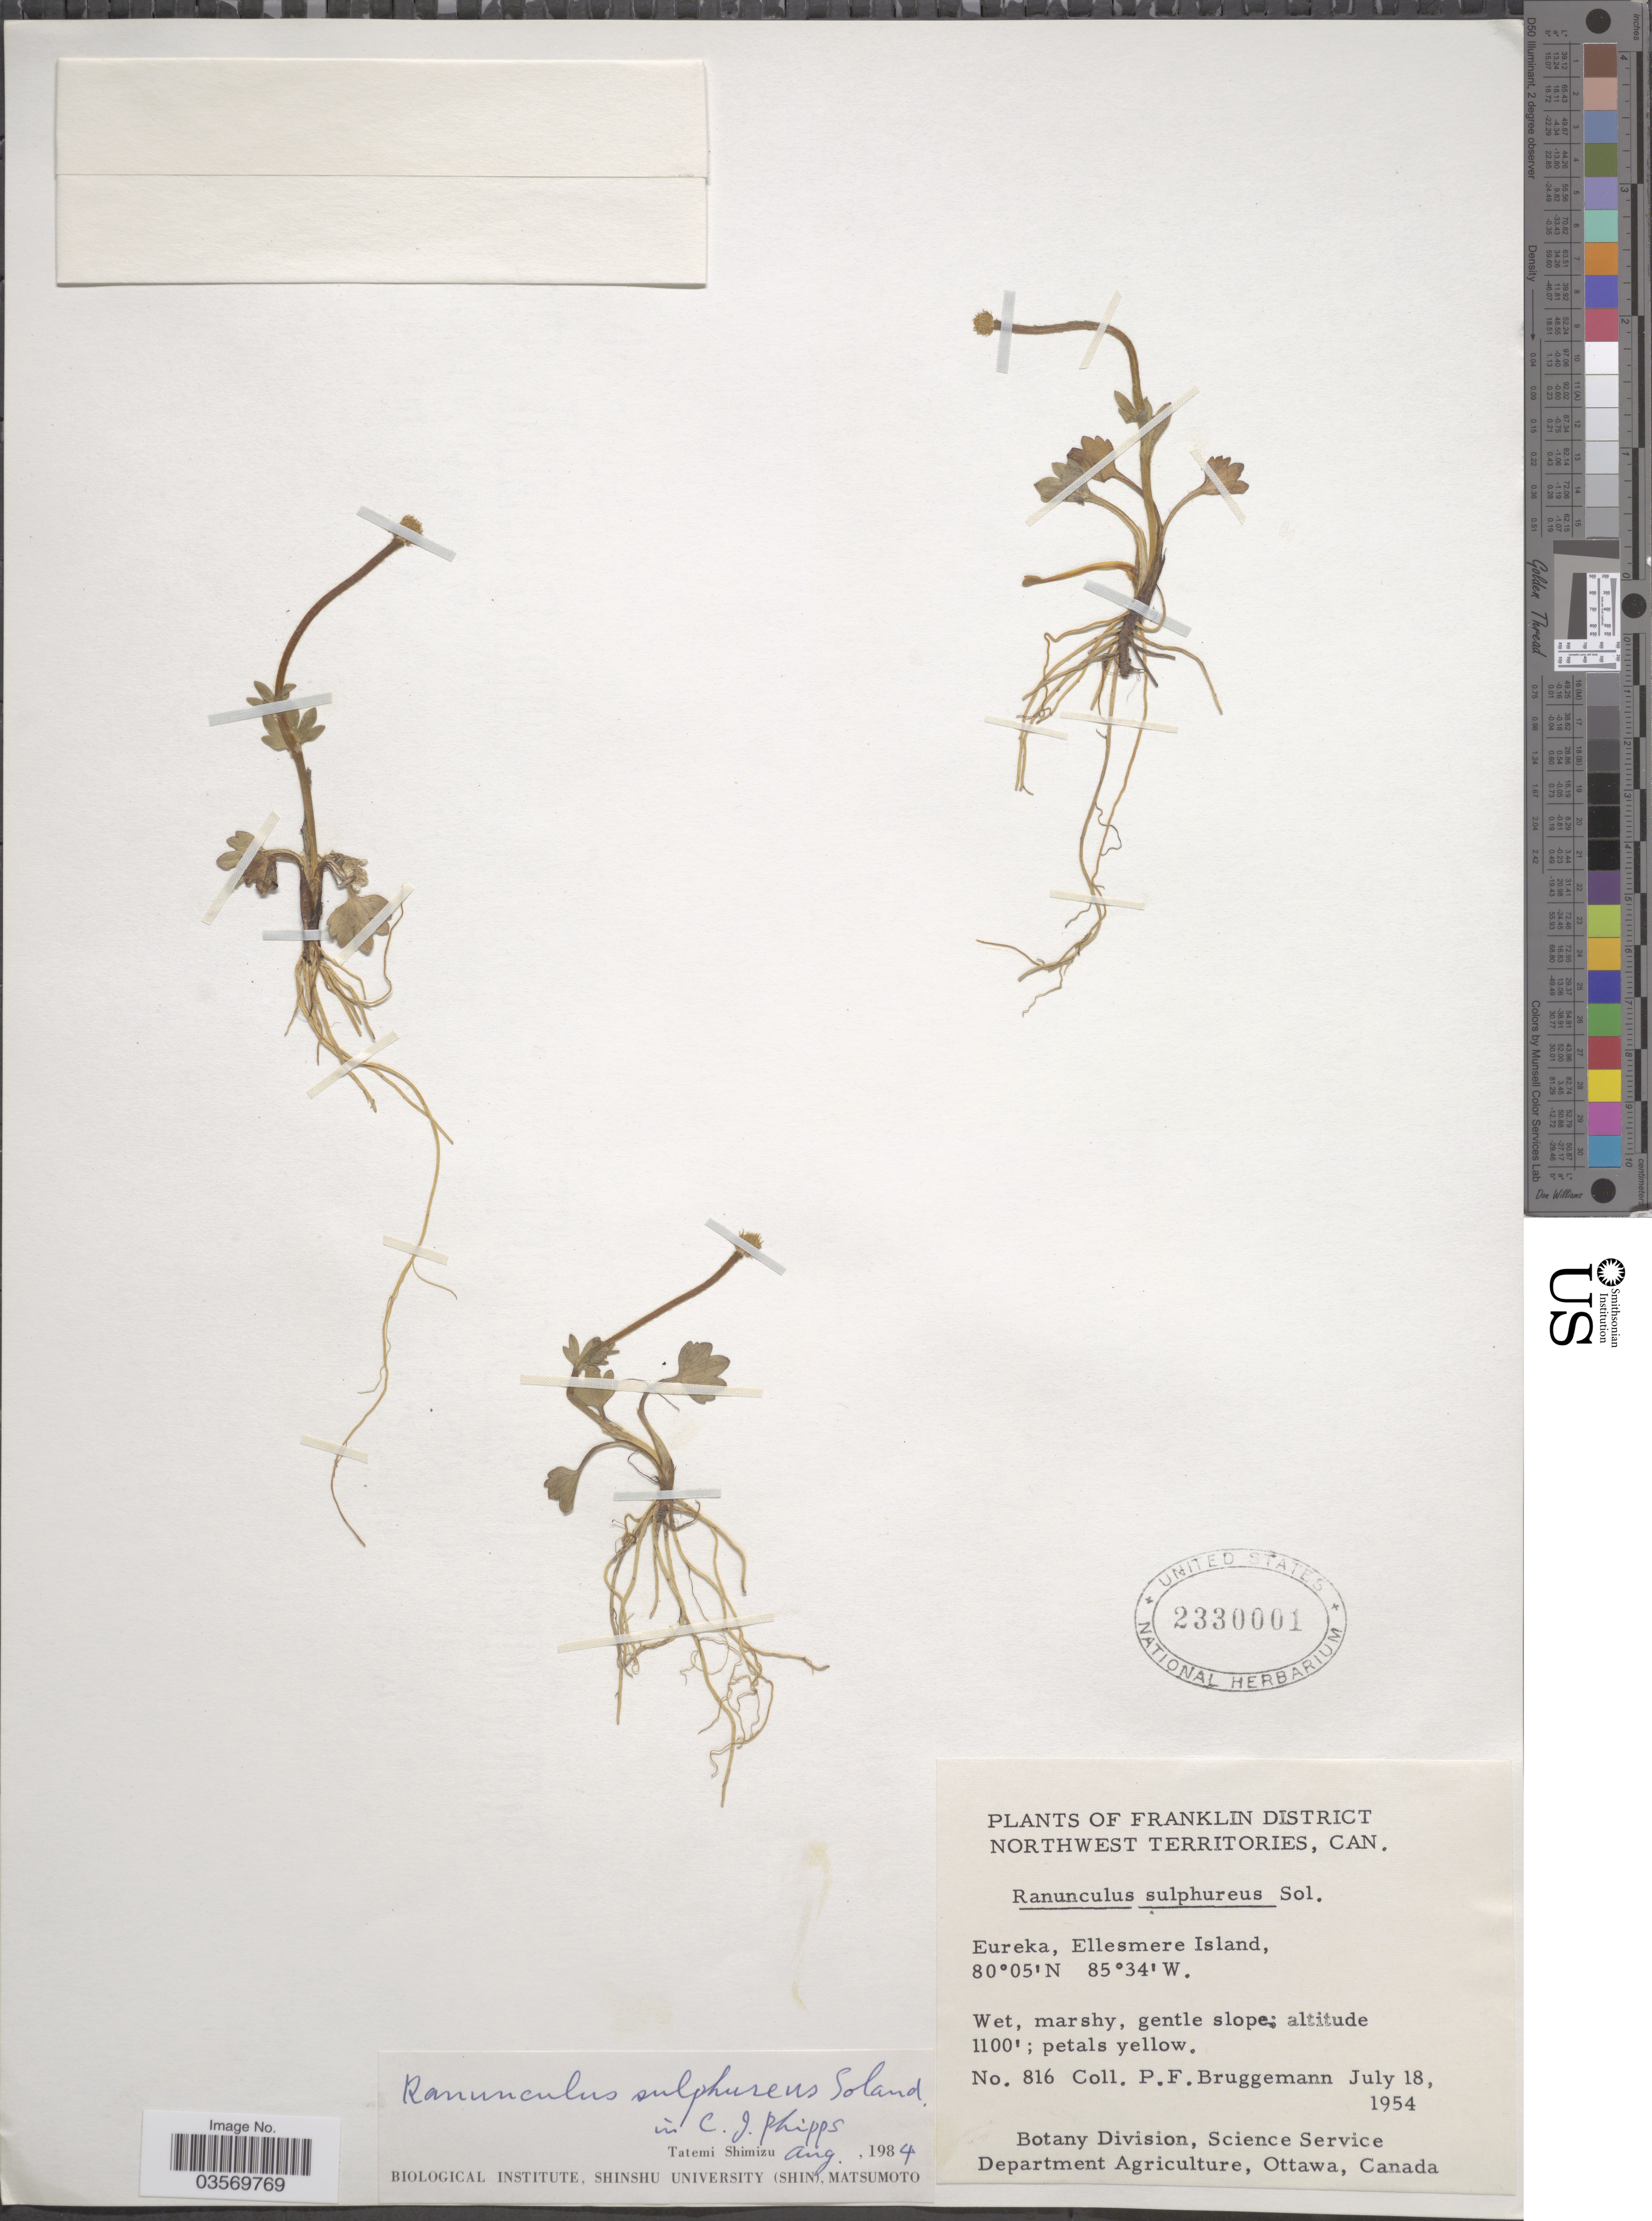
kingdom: Plantae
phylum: Tracheophyta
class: Magnoliopsida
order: Ranunculales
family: Ranunculaceae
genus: Ranunculus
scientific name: Ranunculus sulphureus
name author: Sol.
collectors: P. Bruggemann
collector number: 816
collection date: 1954-07-18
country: Canada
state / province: Northwest Territories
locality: Eureka, Ellesmere Island.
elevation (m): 335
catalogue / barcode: US 2330001